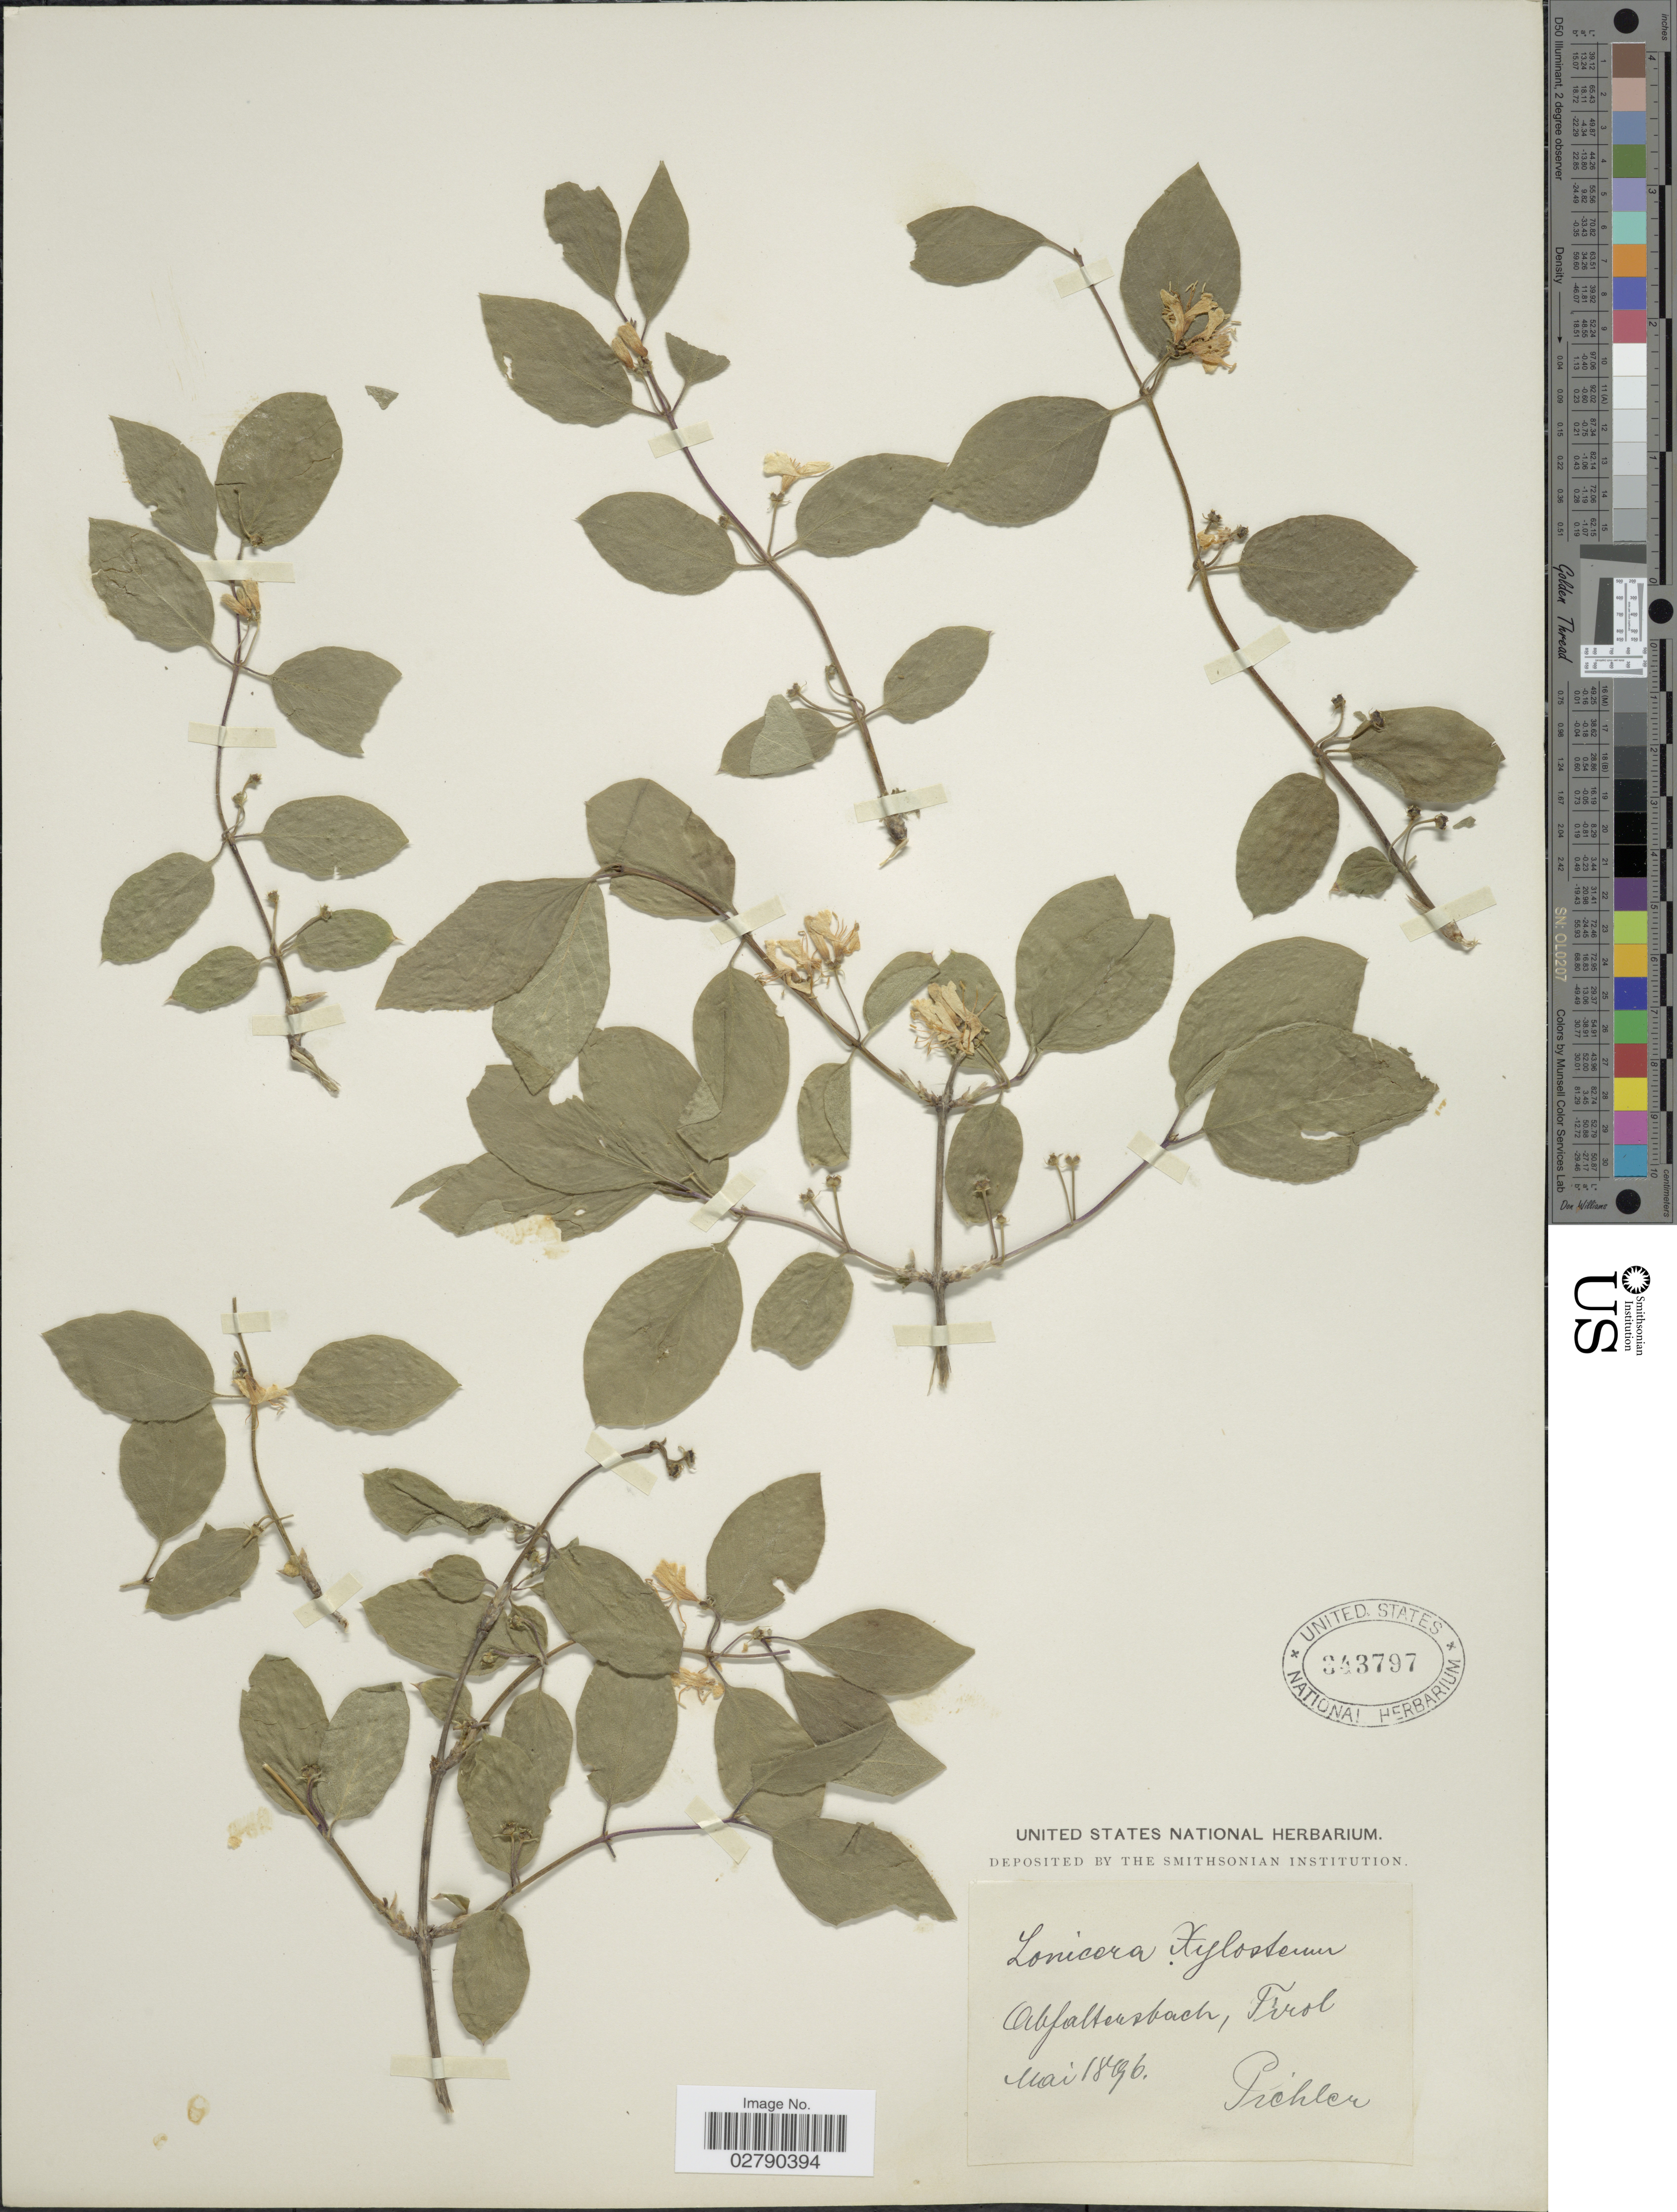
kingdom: Plantae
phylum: Tracheophyta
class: Magnoliopsida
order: Dipsacales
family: Caprifoliaceae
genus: Lonicera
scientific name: Lonicera xylosteum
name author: L.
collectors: Pichler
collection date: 1896-05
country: Austria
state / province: Tirol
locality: Abfaltensbach [interpreted]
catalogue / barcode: US 343797